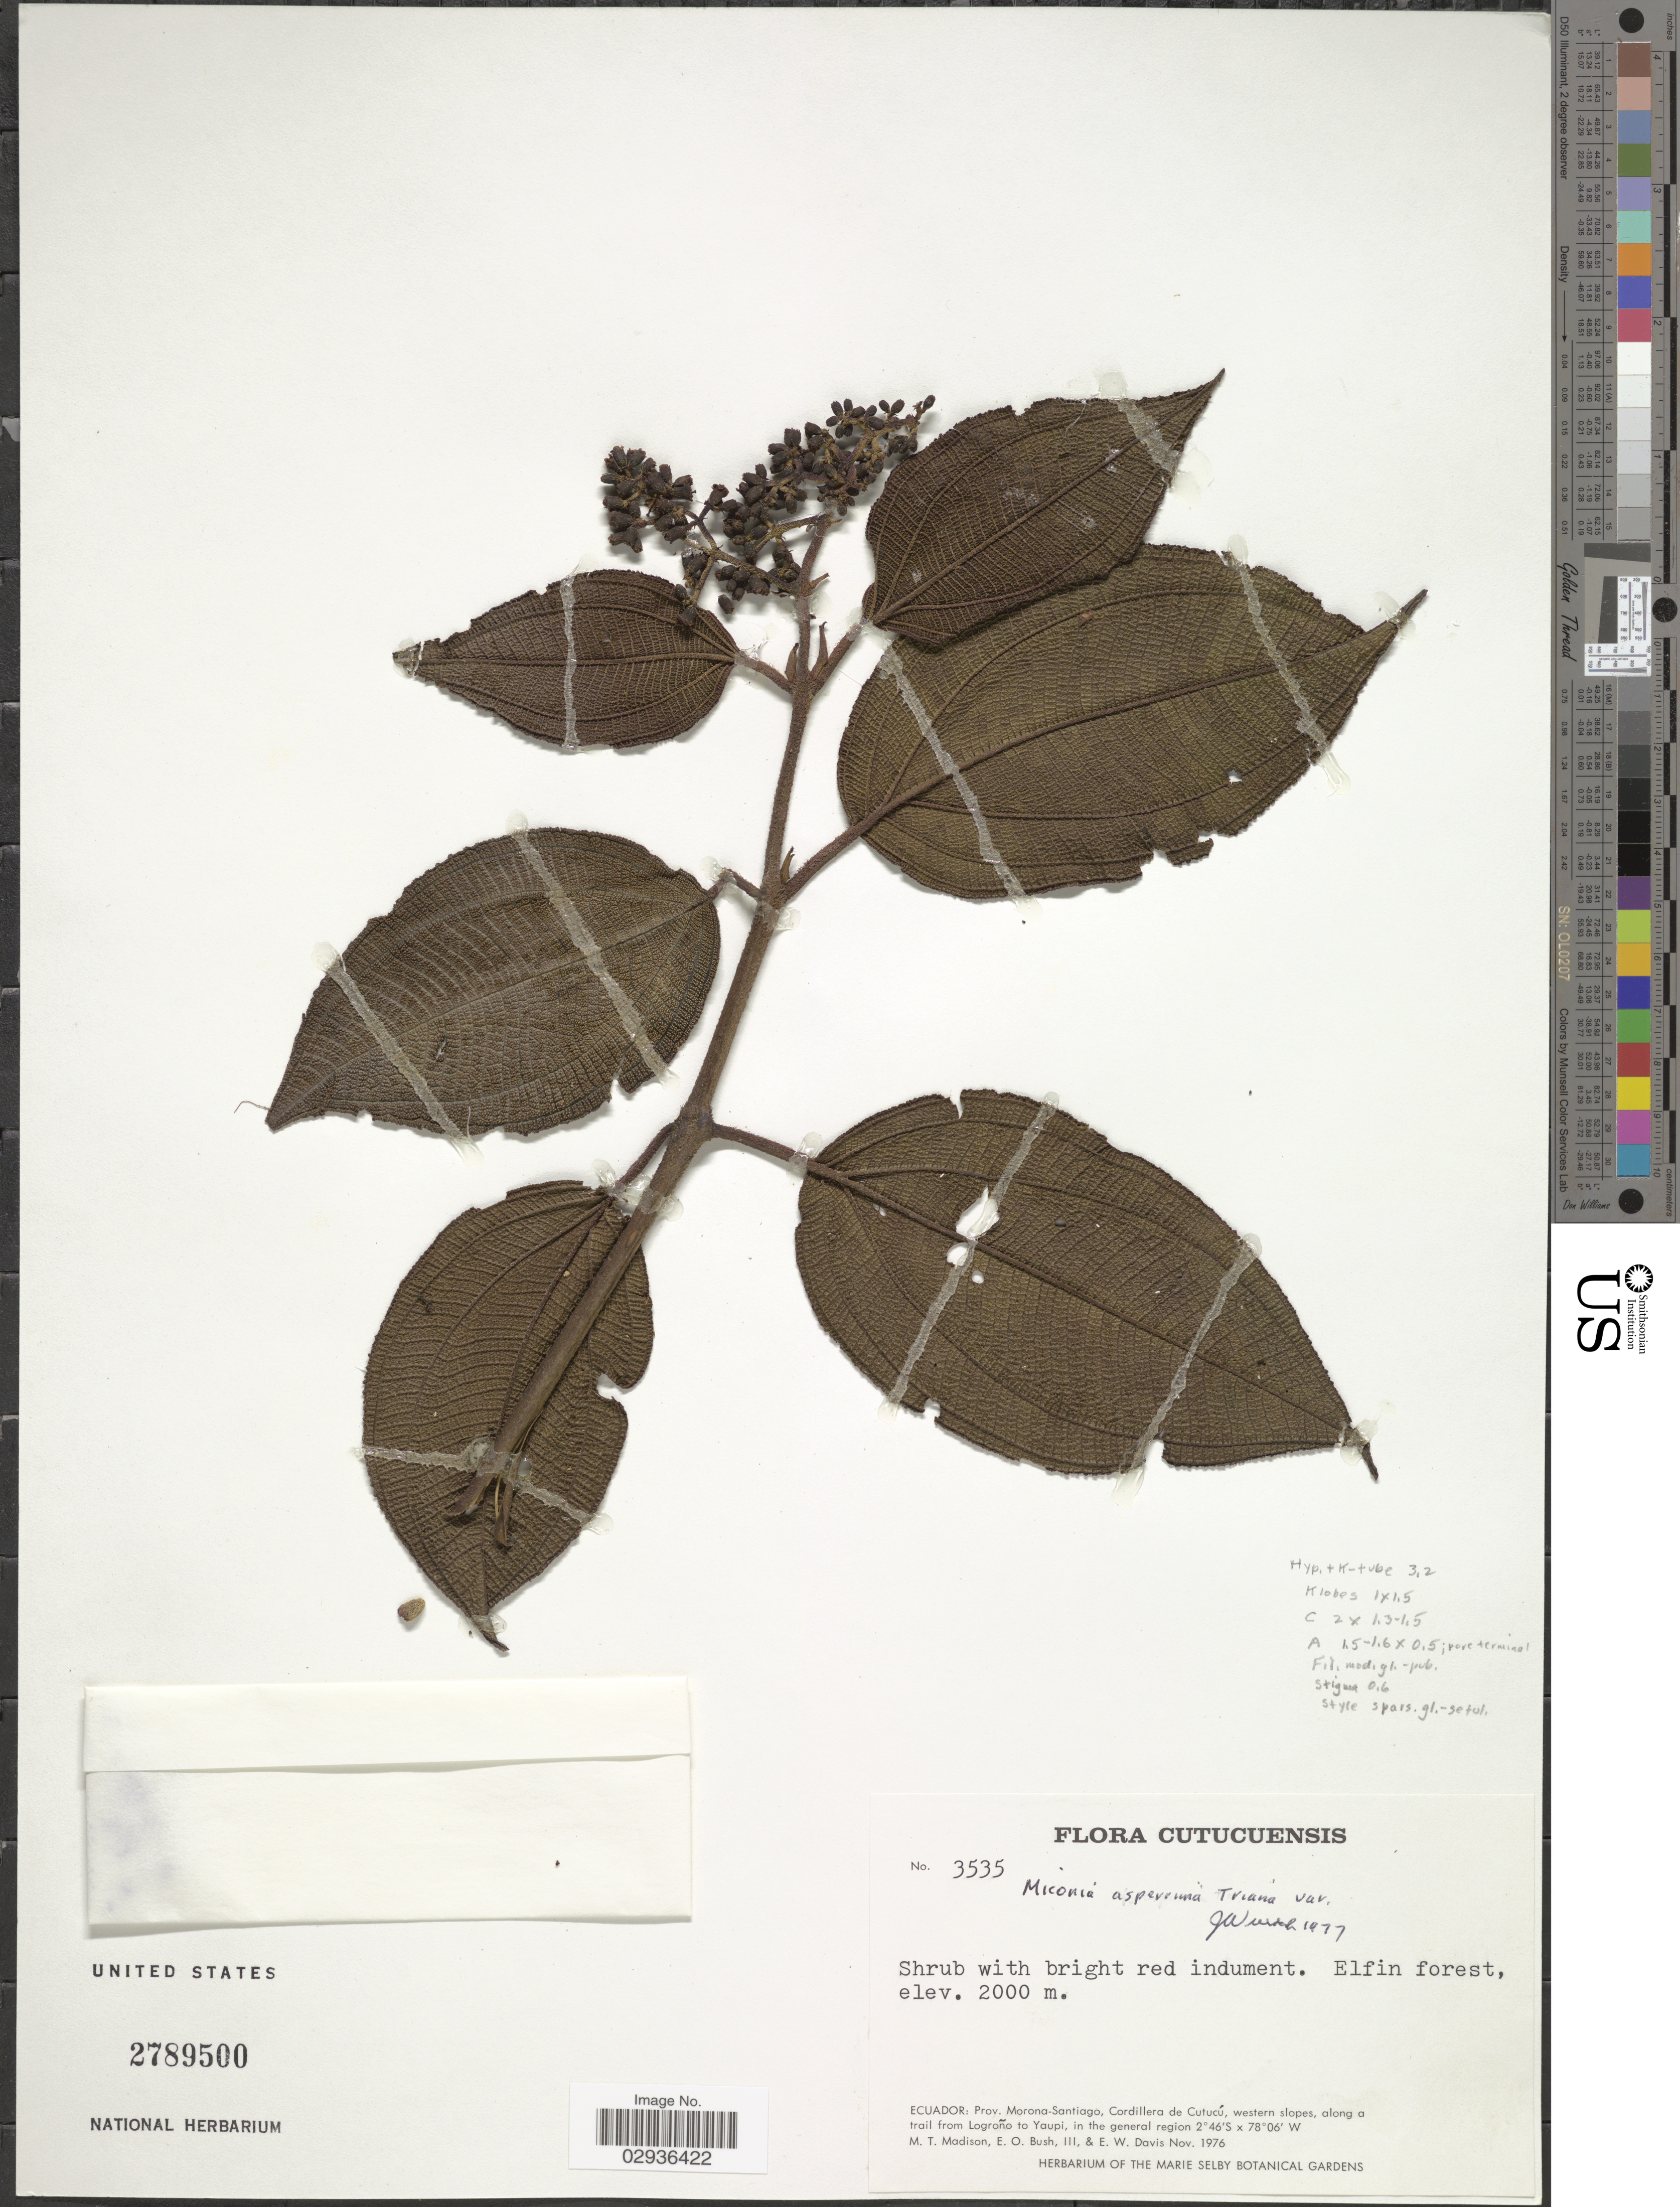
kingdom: Plantae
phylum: Tracheophyta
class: Magnoliopsida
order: Myrtales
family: Melastomataceae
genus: Miconia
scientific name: Miconia asperrima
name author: Triana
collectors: M. T. Madison, E. O. Bush & E. W. Davis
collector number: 3535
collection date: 1976-11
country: Ecuador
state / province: Morona-Santiago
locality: Cordillera de Cutucú, western slopes, along a trail from Logroño to Yaupi, in the general region.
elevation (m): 2000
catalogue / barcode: US 2789500